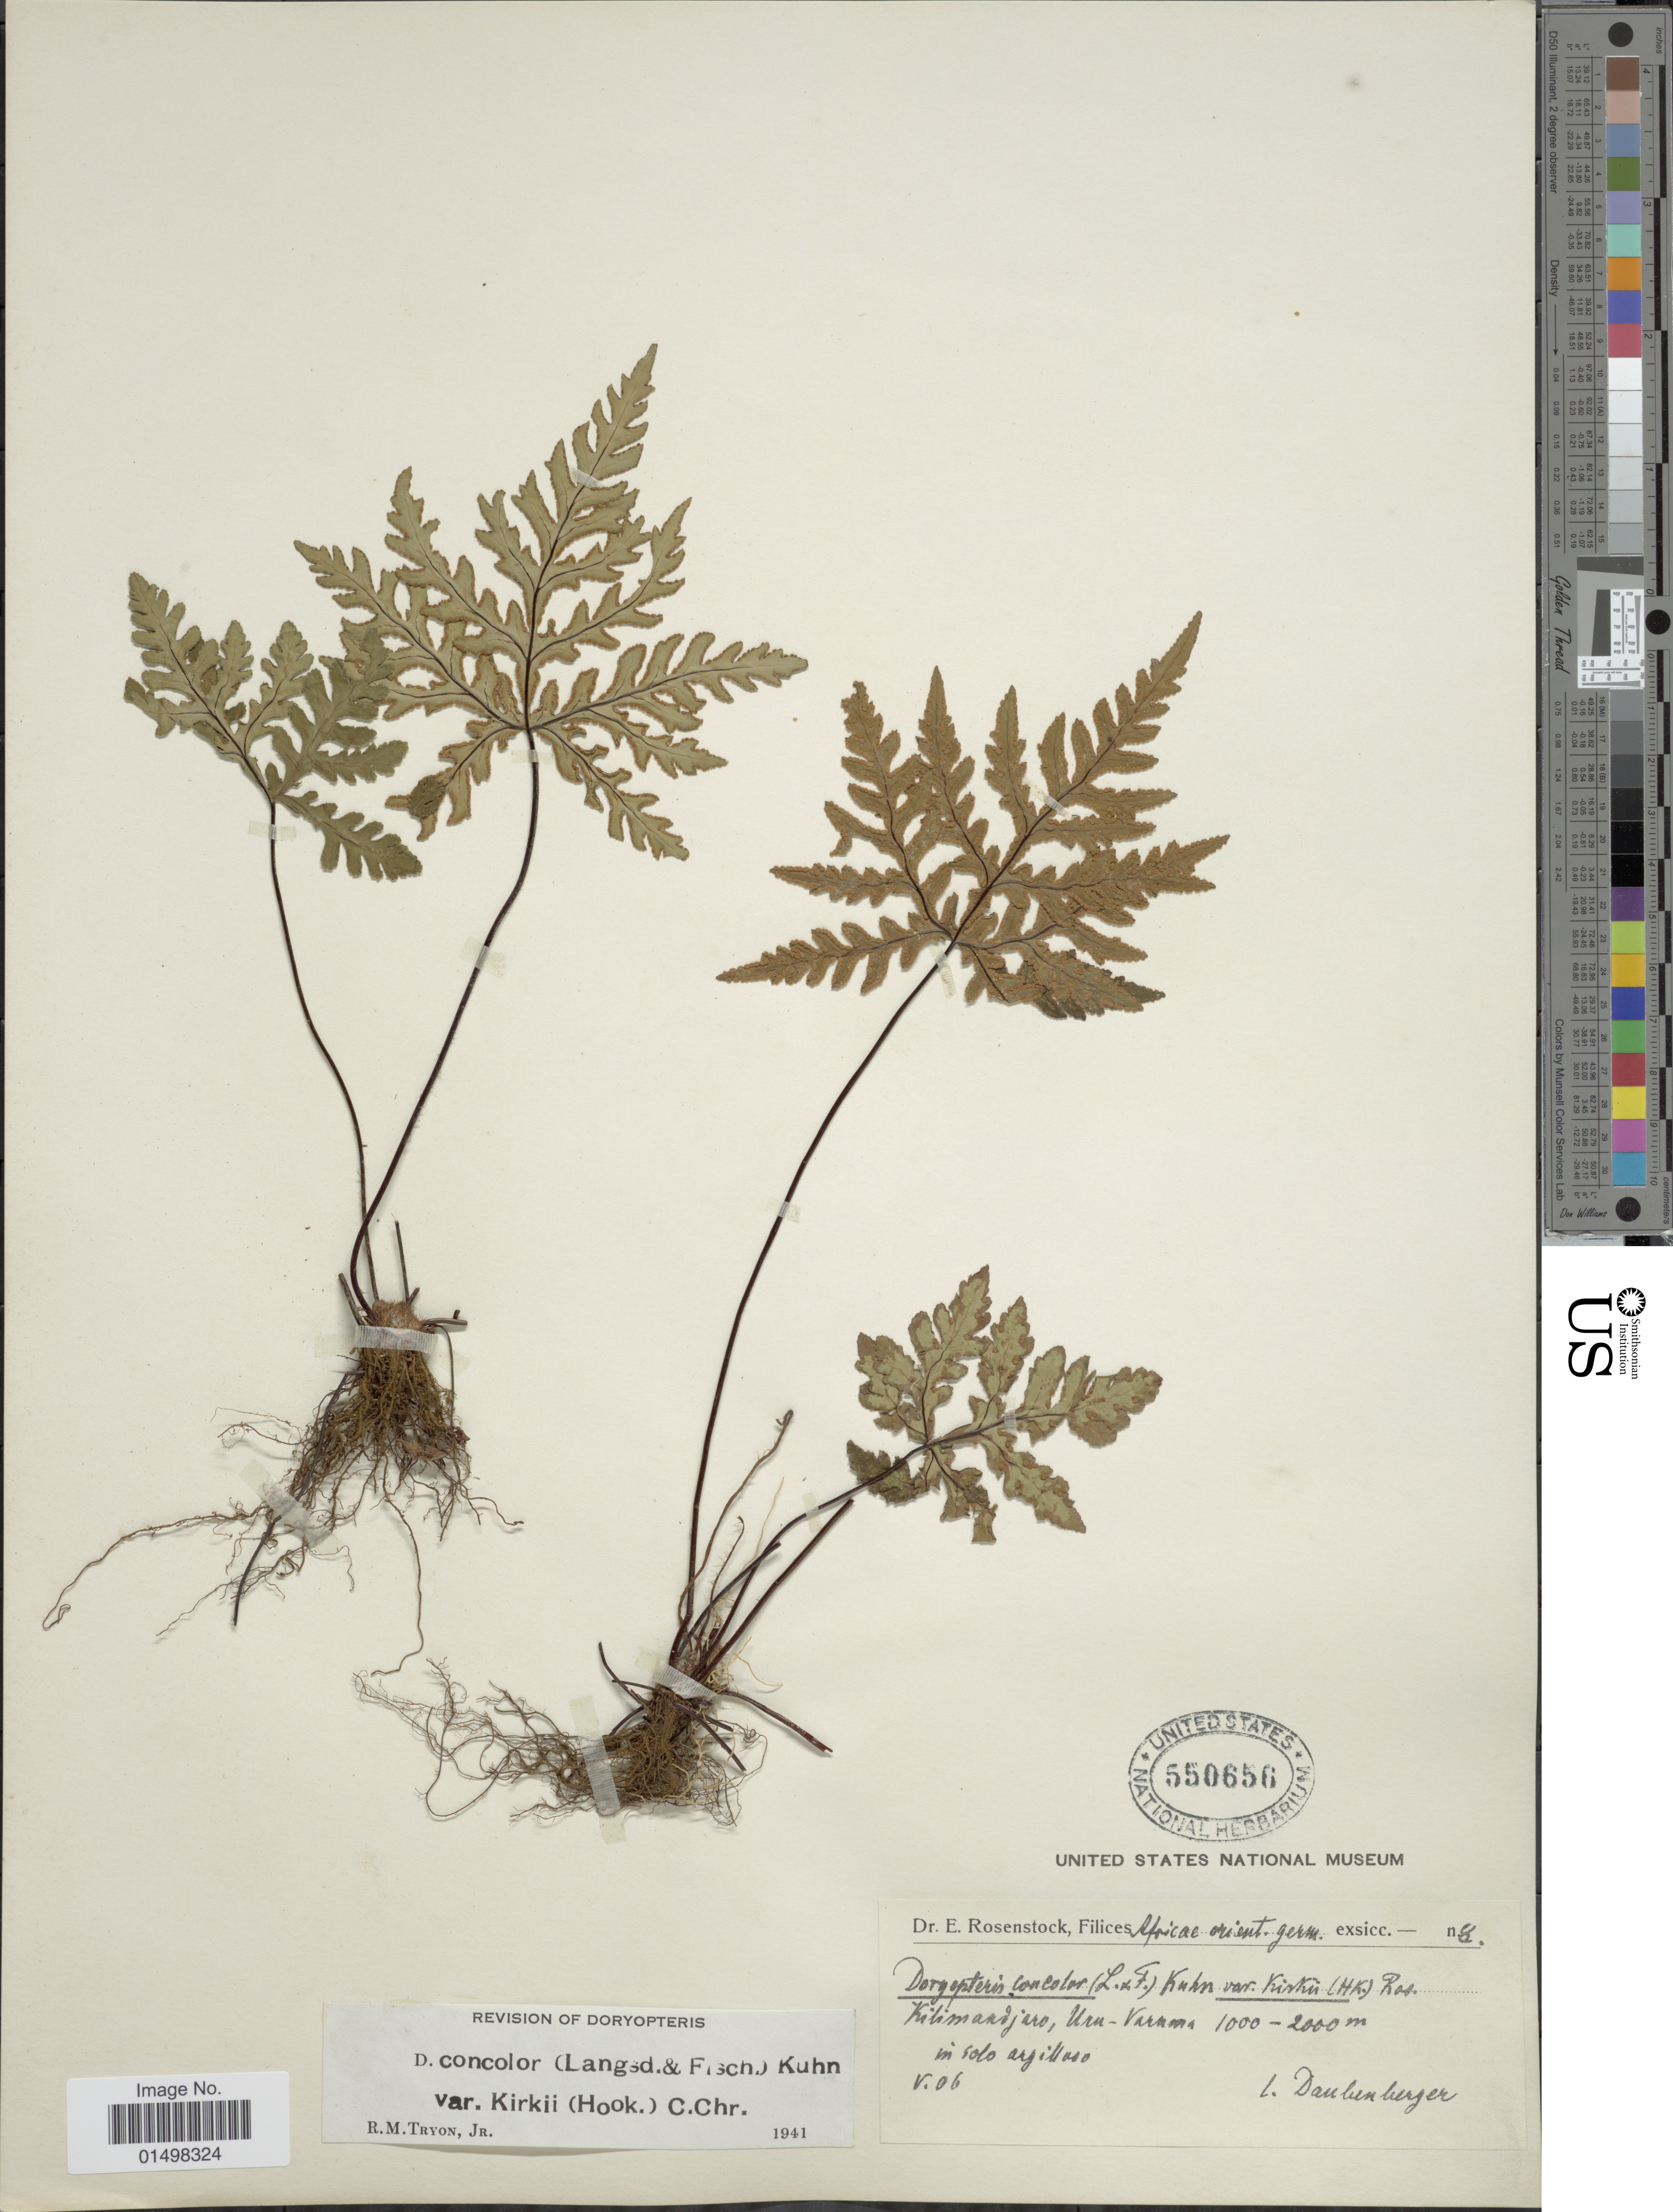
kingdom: Plantae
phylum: Tracheophyta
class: Polypodiopsida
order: Polypodiales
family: Pteridaceae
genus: Doryopteris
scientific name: Doryopteris concolor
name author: (Langsd. & Fisch.) Kuhn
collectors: P. Daubenberger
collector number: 8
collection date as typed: Transcribed d/m/y: /5/6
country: Tanzania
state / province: Kilimanjaro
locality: Filices Africae orient. germ. Kilimandjaro, Uru-Varnma in solo argilloso. [interpreted]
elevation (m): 1000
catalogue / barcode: US 550656